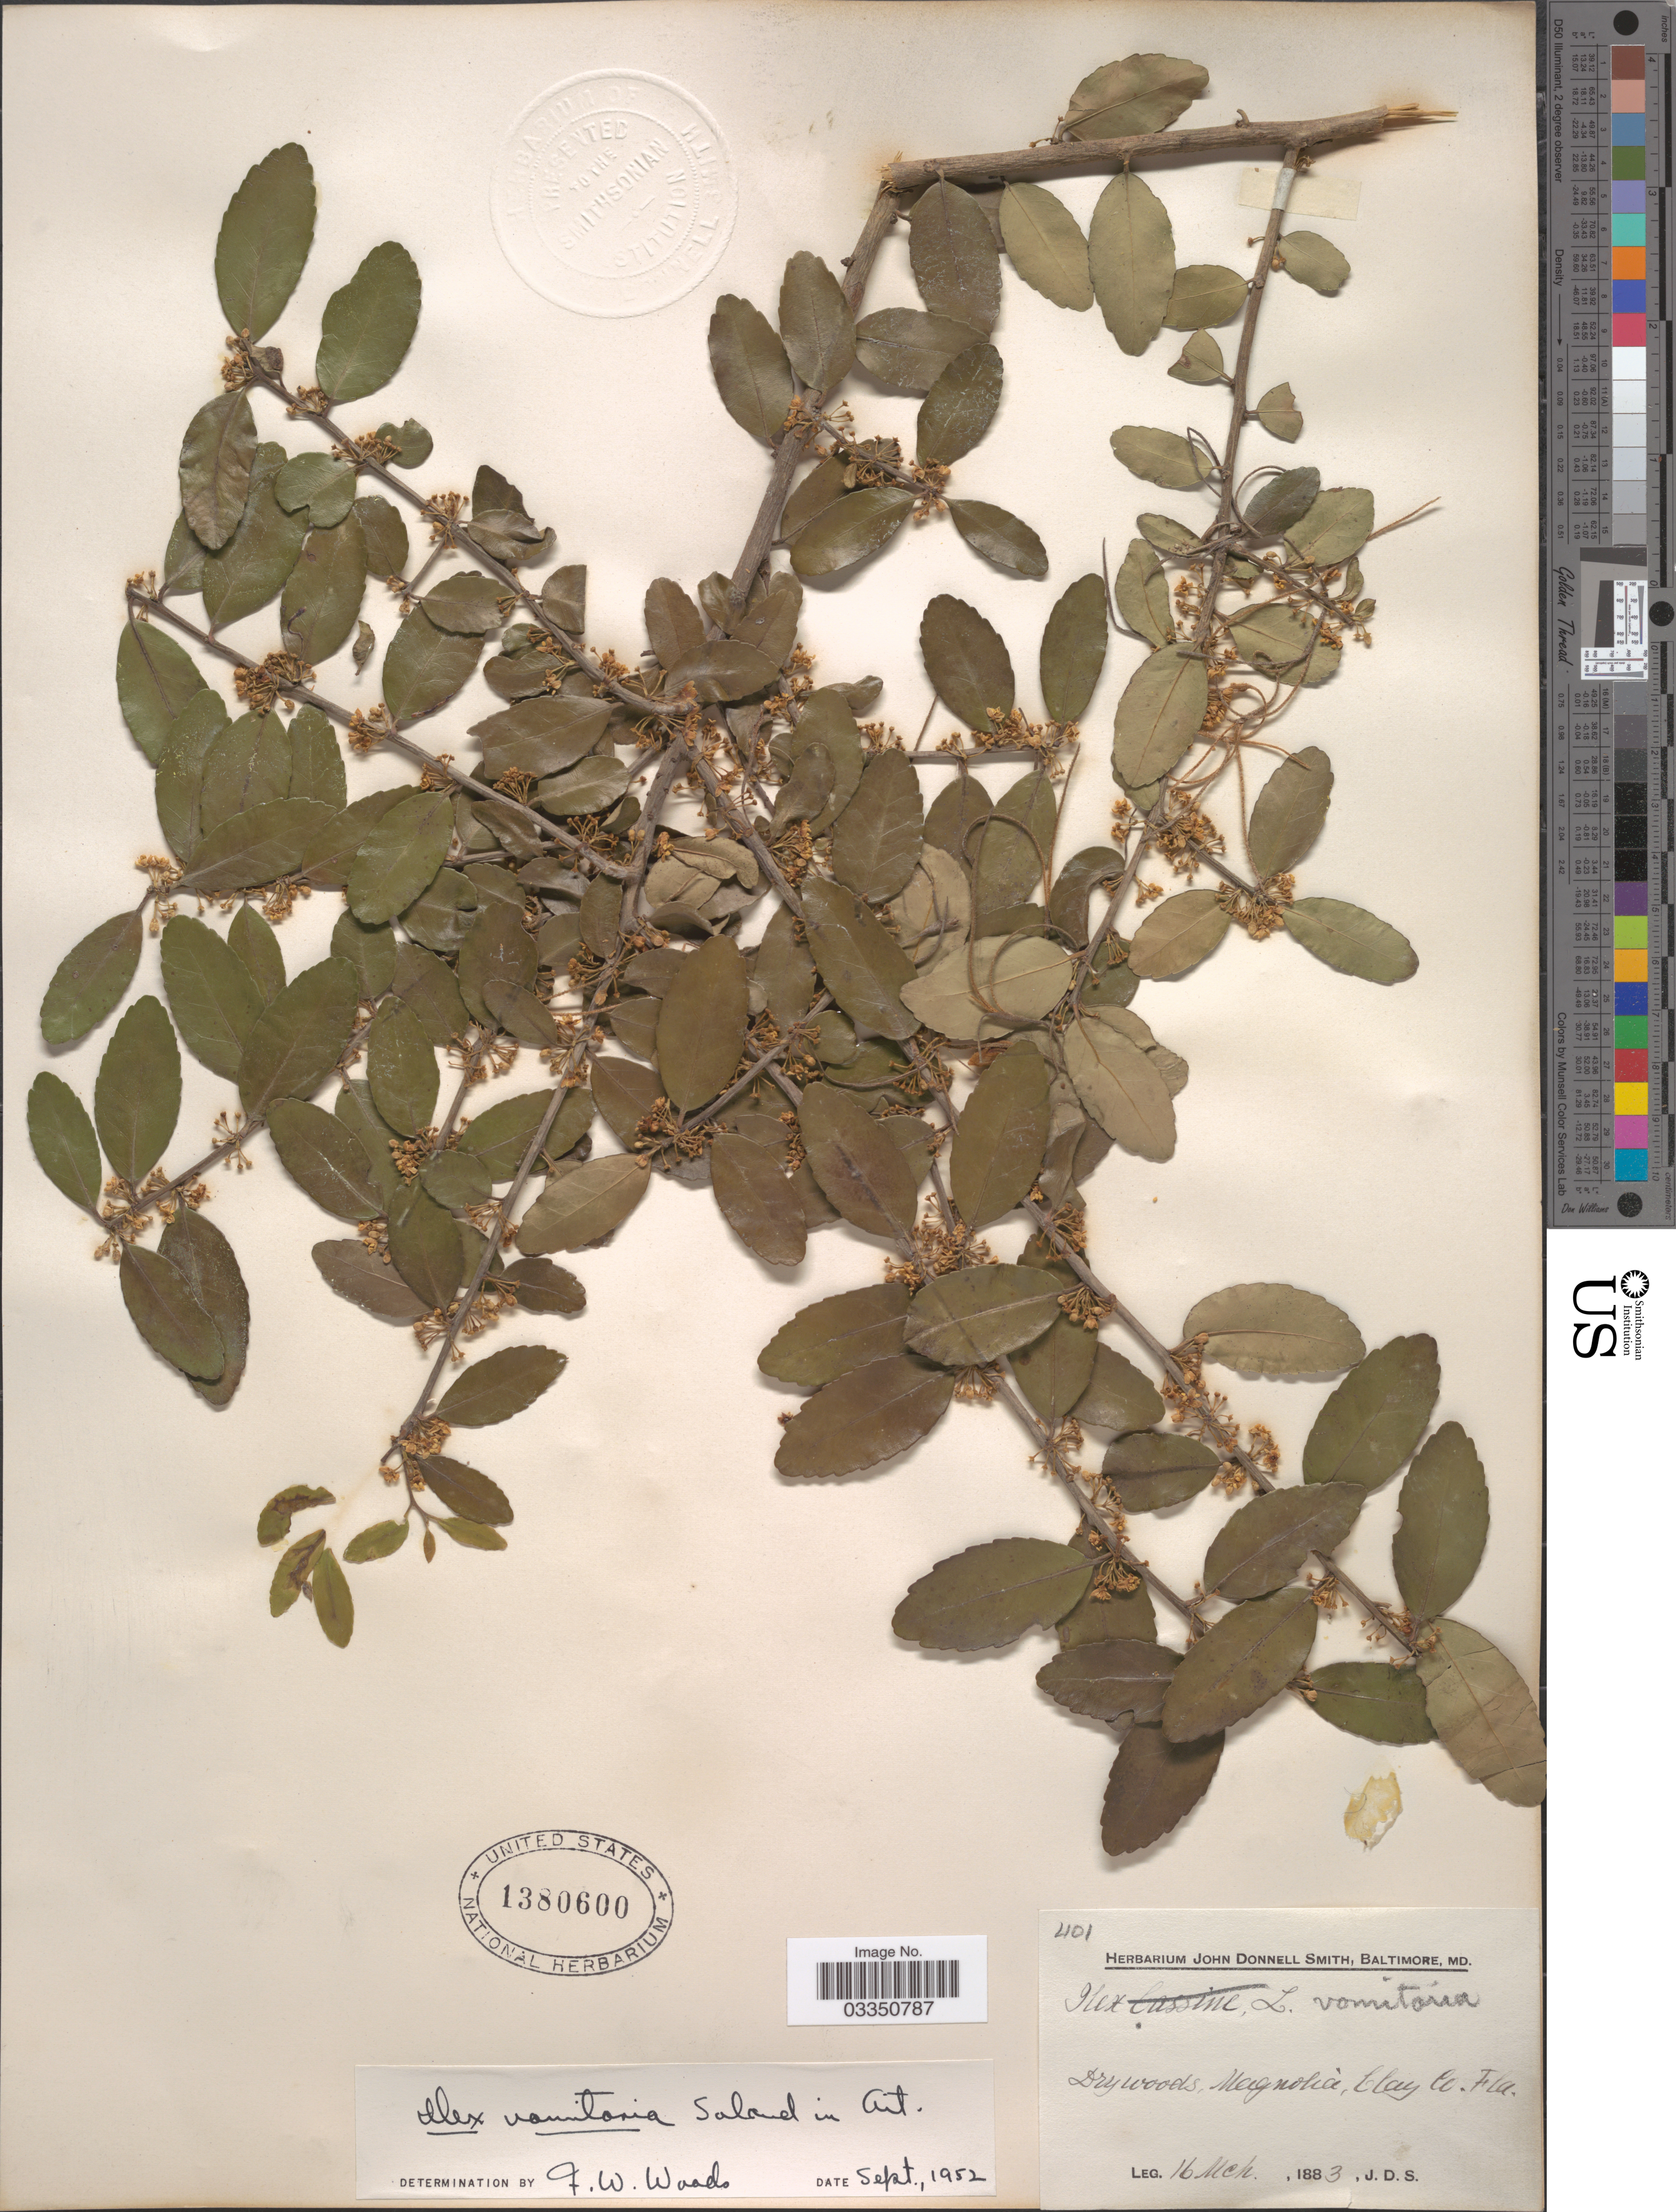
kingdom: Plantae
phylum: Tracheophyta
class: Magnoliopsida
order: Aquifoliales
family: Aquifoliaceae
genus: Ilex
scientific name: Ilex vomitoria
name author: Aiton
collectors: J. Donnell Smith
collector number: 401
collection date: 1883-03-16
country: United States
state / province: Florida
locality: Dry woods, Magnolia, Clay Co.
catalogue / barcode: US 1380600